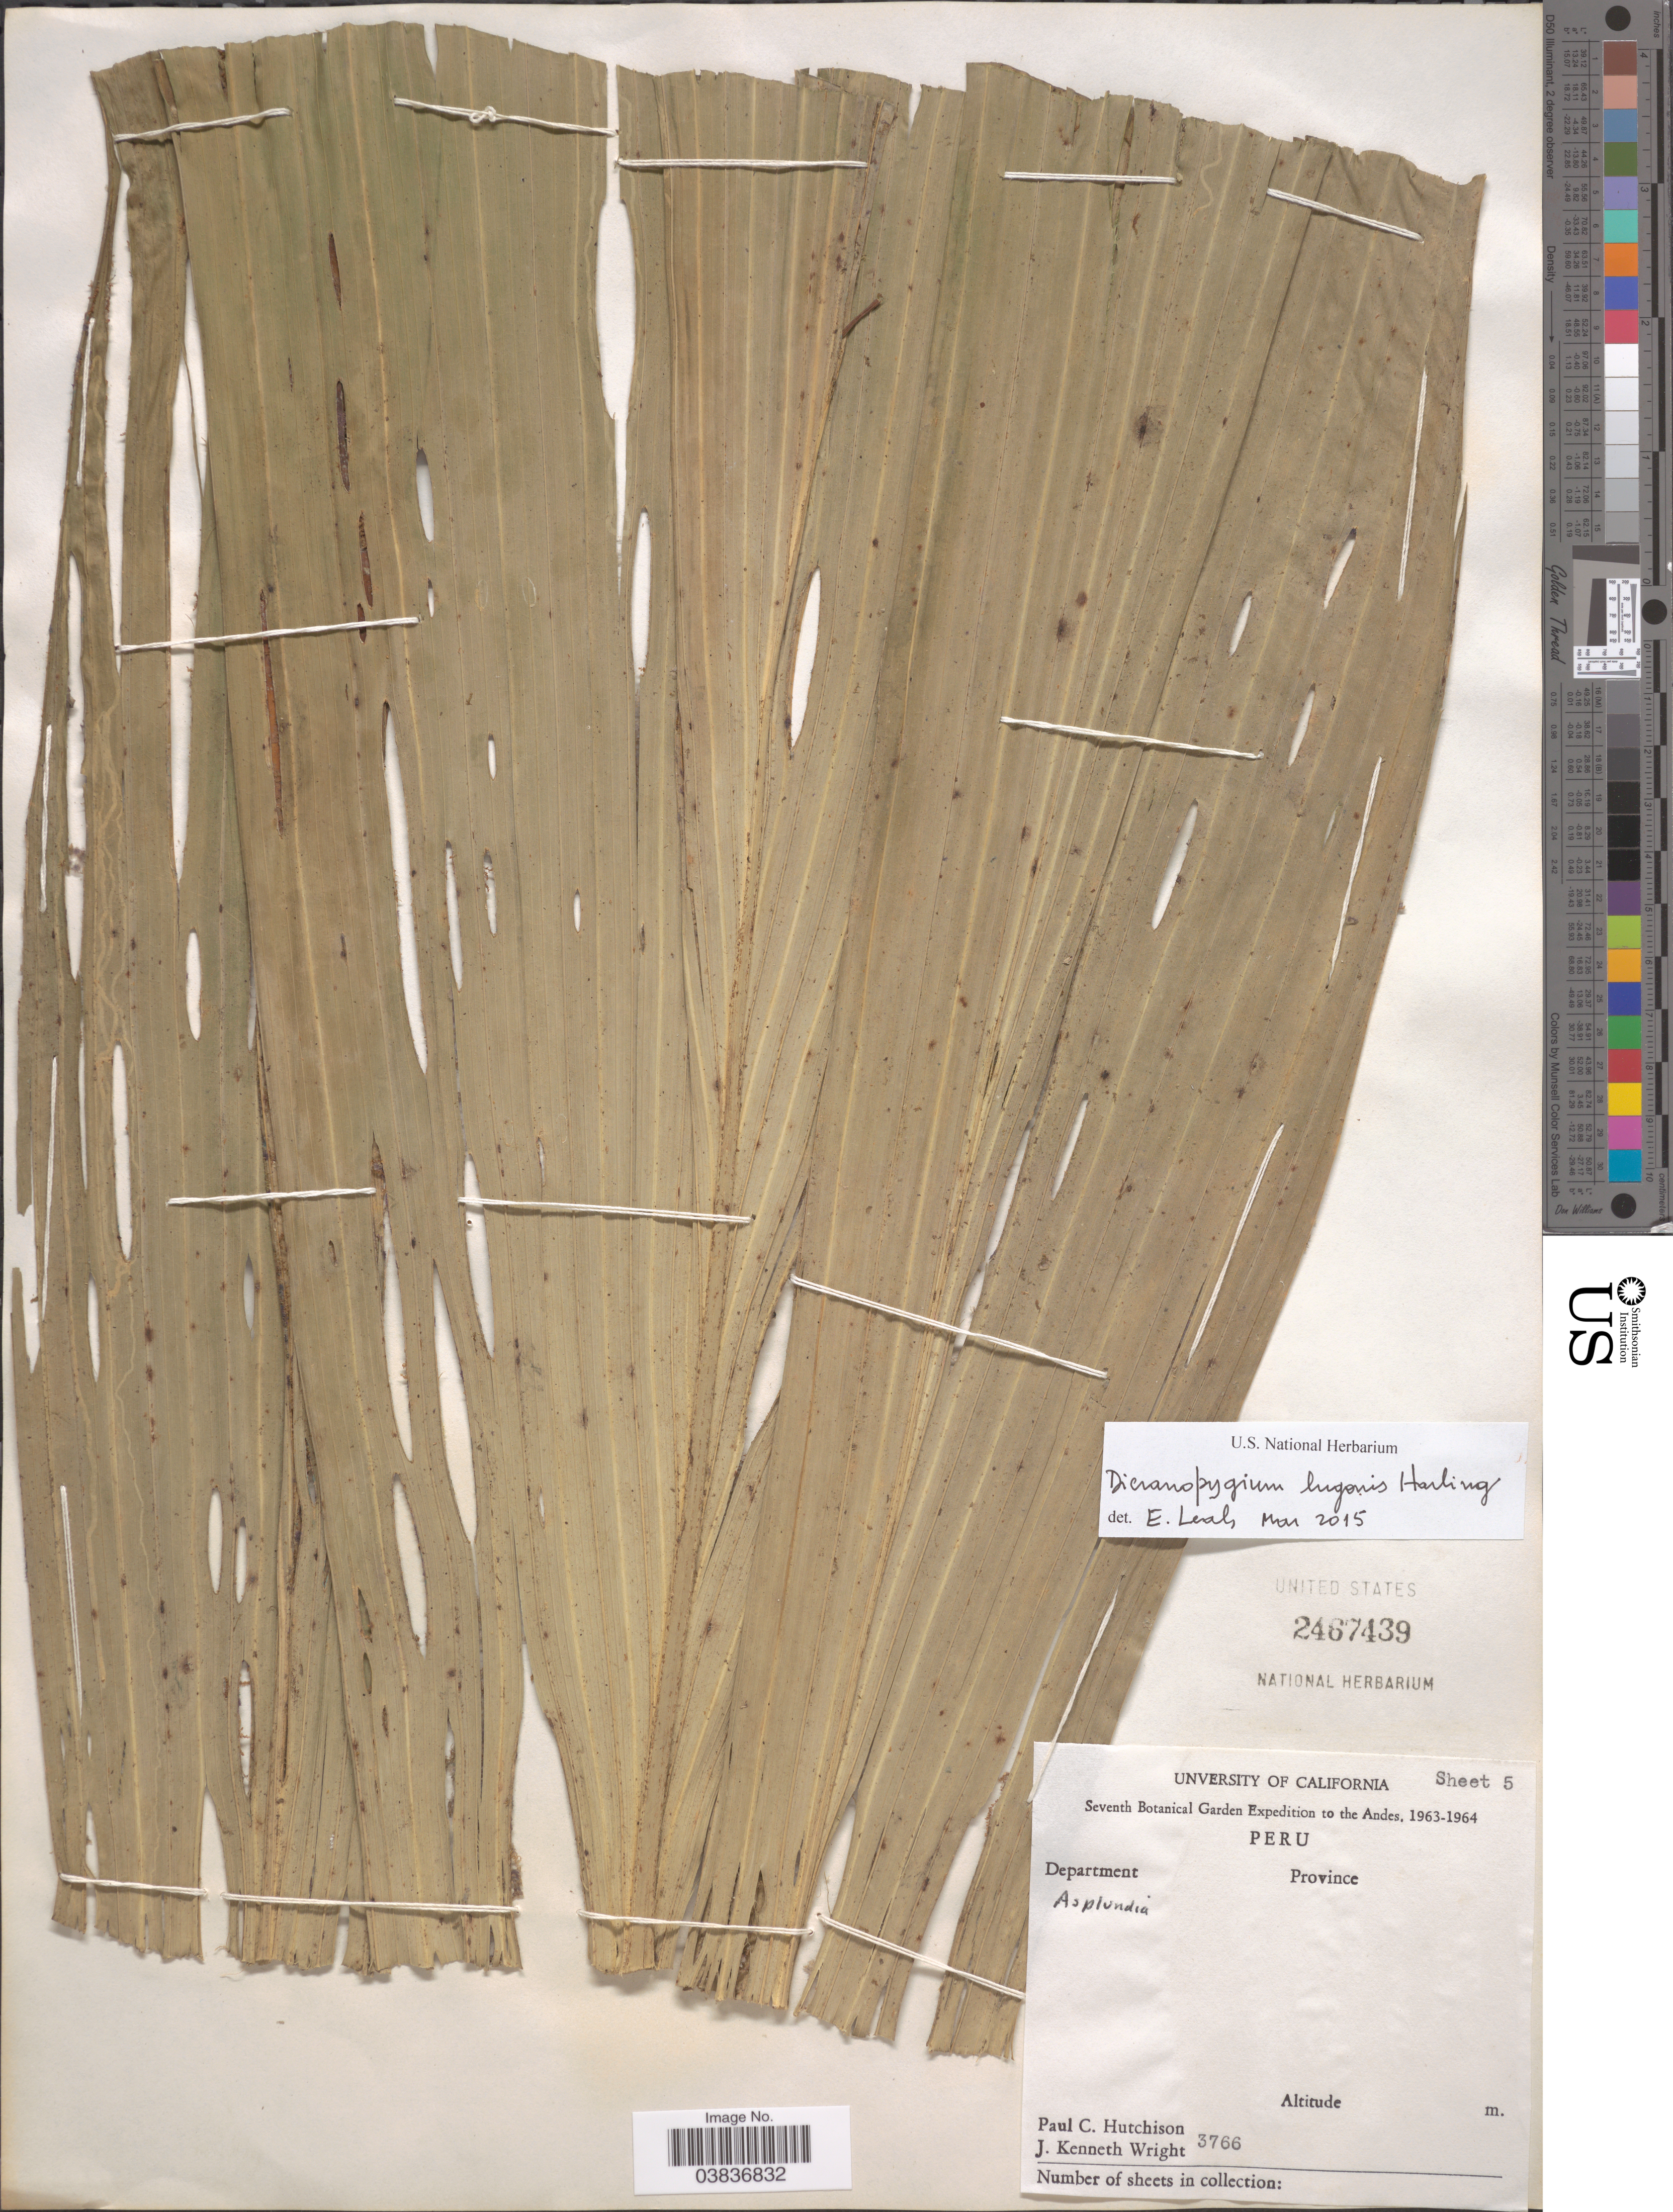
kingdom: Plantae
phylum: Tracheophyta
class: Liliopsida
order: Pandanales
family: Cyclanthaceae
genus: Dicranopygium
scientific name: Dicranopygium lugonis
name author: Harling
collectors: P. C. Hutchison & J. K. Wright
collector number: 3766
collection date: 1963/1964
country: Peru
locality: Andes.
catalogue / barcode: US 2467439